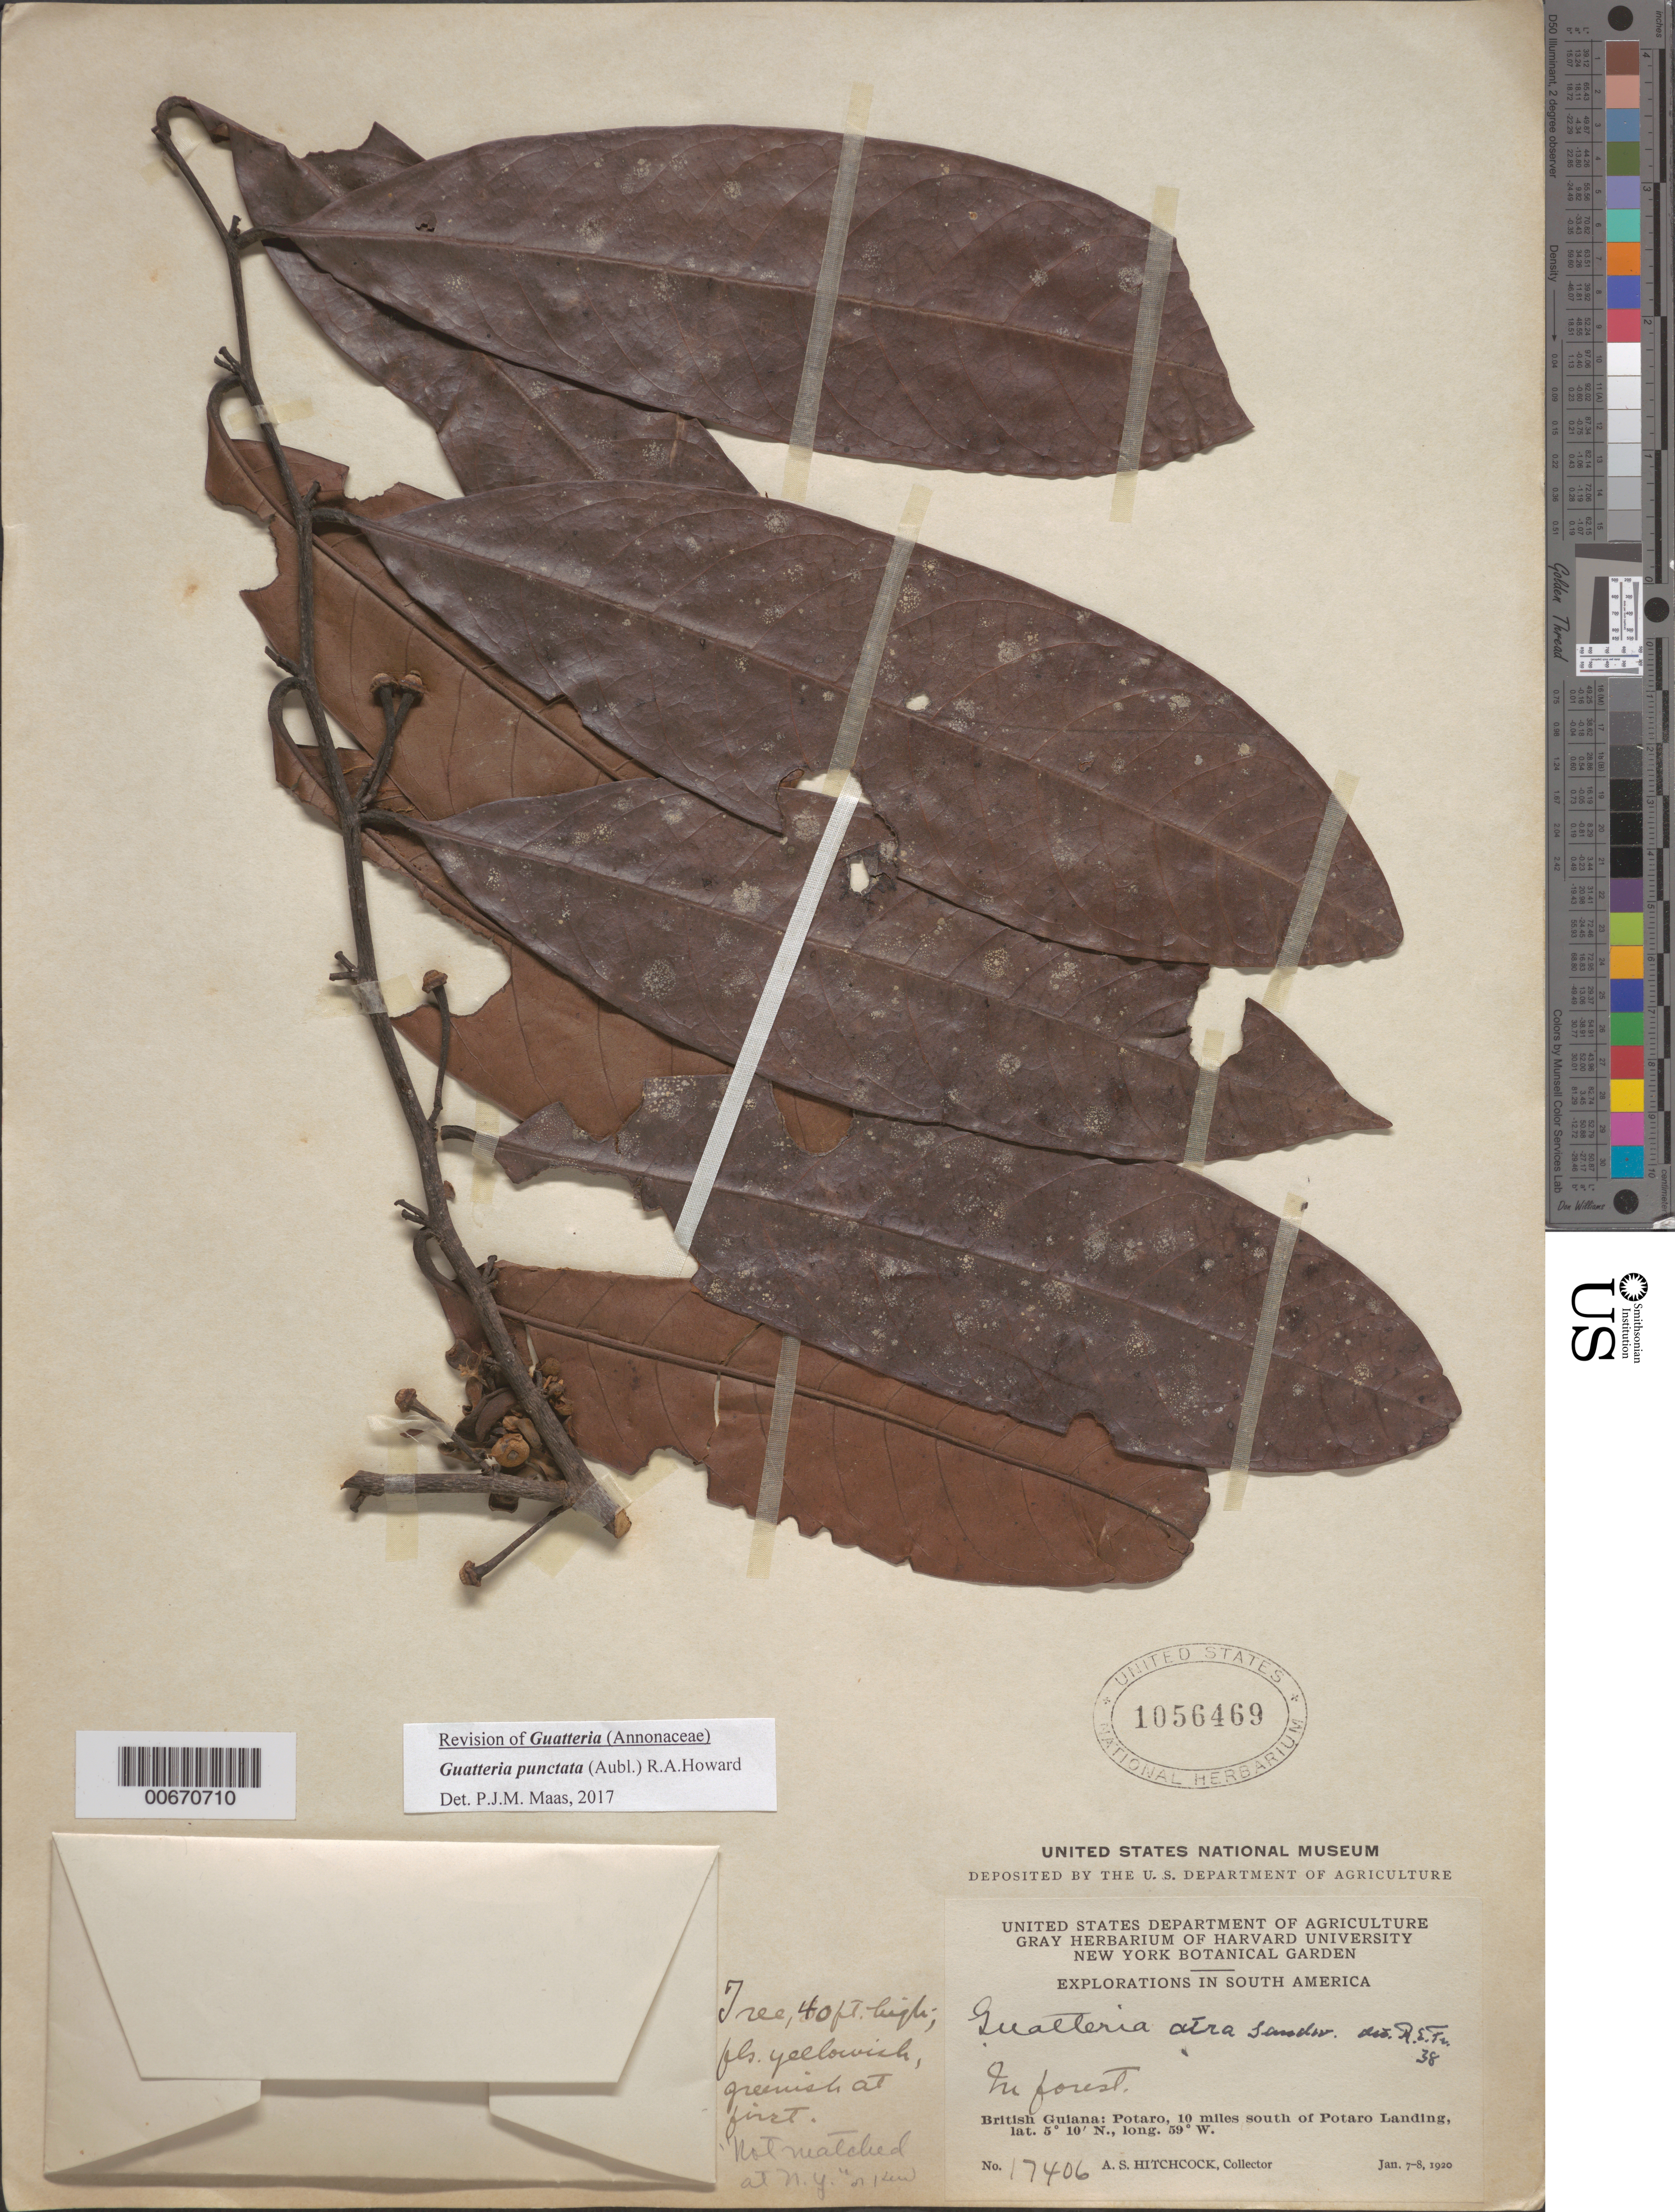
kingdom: Plantae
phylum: Tracheophyta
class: Magnoliopsida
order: Magnoliales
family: Annonaceae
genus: Guatteria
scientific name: Guatteria punctata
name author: (Aubl.) R.A. Howard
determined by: Maas, Paul J.; Maas, H.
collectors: A. S. Hitchcock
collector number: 17406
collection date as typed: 7-Jan-20 to 8-Jan-20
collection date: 1920-01-07/1920-01-08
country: Guyana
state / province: Potaro-Siparuni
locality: Potaro R., 10 mi. S of Potaro Landing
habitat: Forest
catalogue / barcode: US 1056469